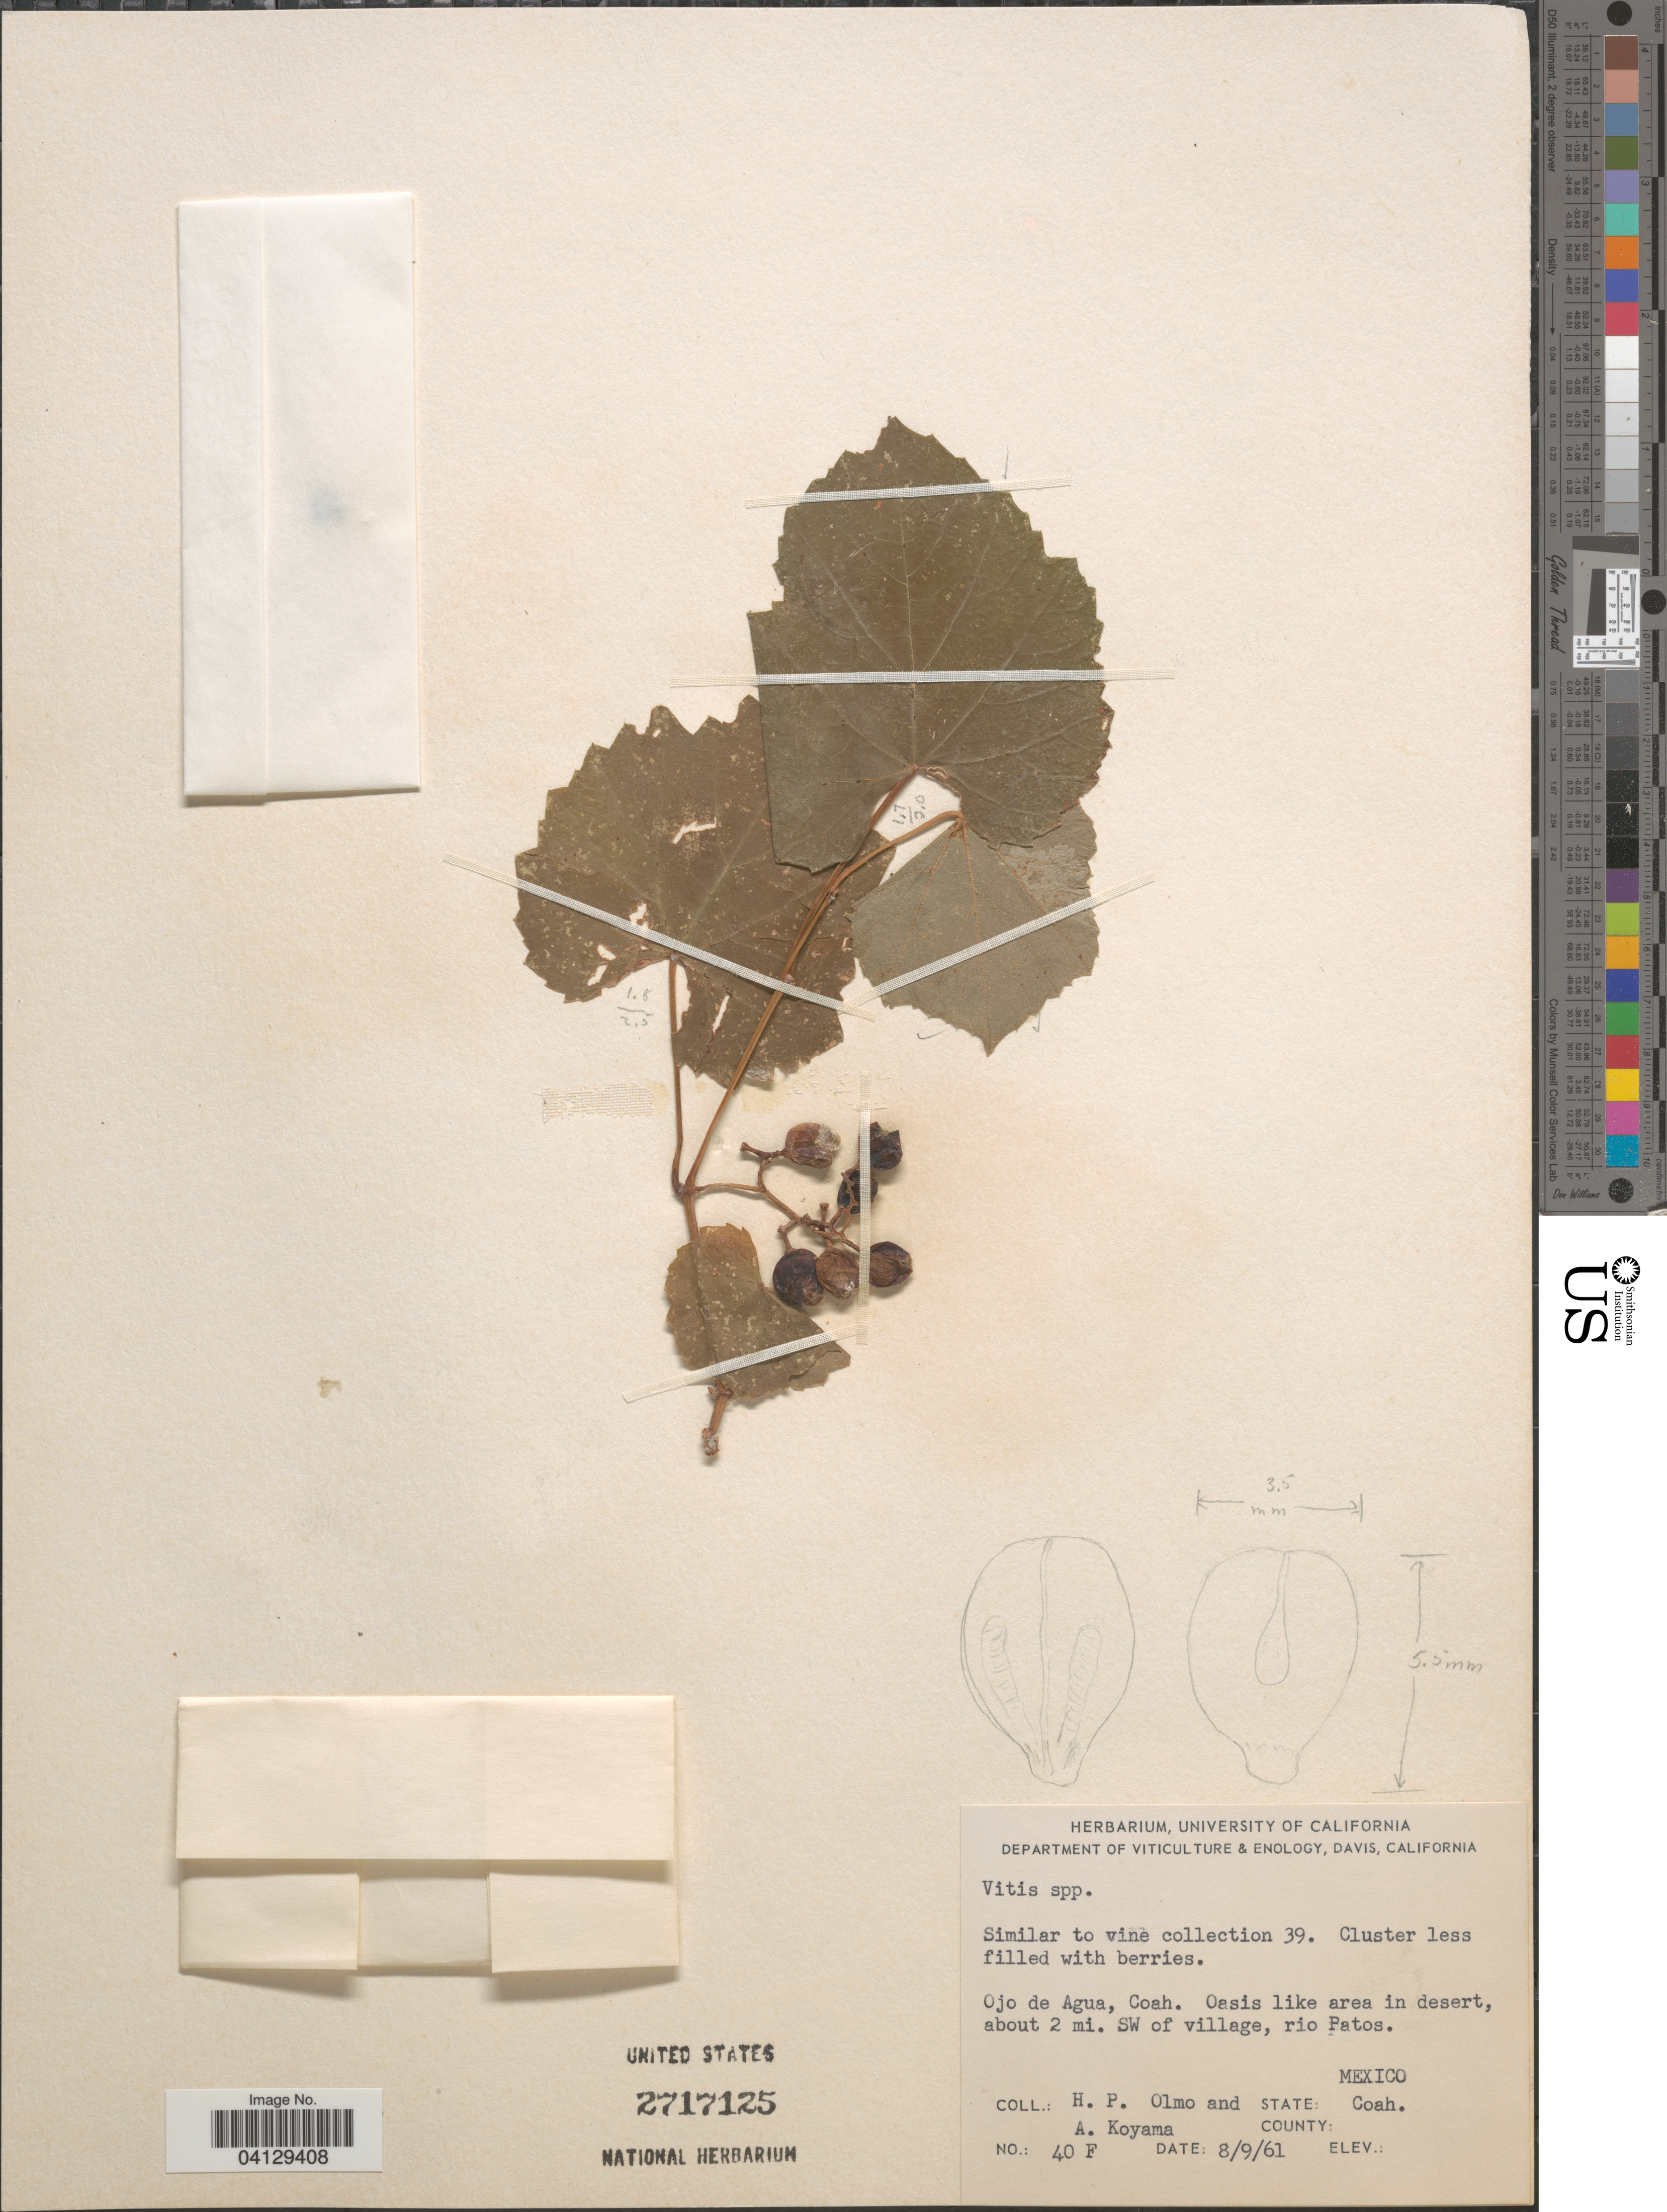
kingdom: Plantae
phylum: Tracheophyta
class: Magnoliopsida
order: Vitales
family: Vitaceae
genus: Vitis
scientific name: Vitis sp.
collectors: H. Olmo & A. Koyama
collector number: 40F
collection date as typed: Transcribed d/m/y: 9/8/61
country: Mexico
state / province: Coahuila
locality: Ojo de Agua. Oasis like area in desert, about 2 mi. SW of village, rio Patos.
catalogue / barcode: US 2717125